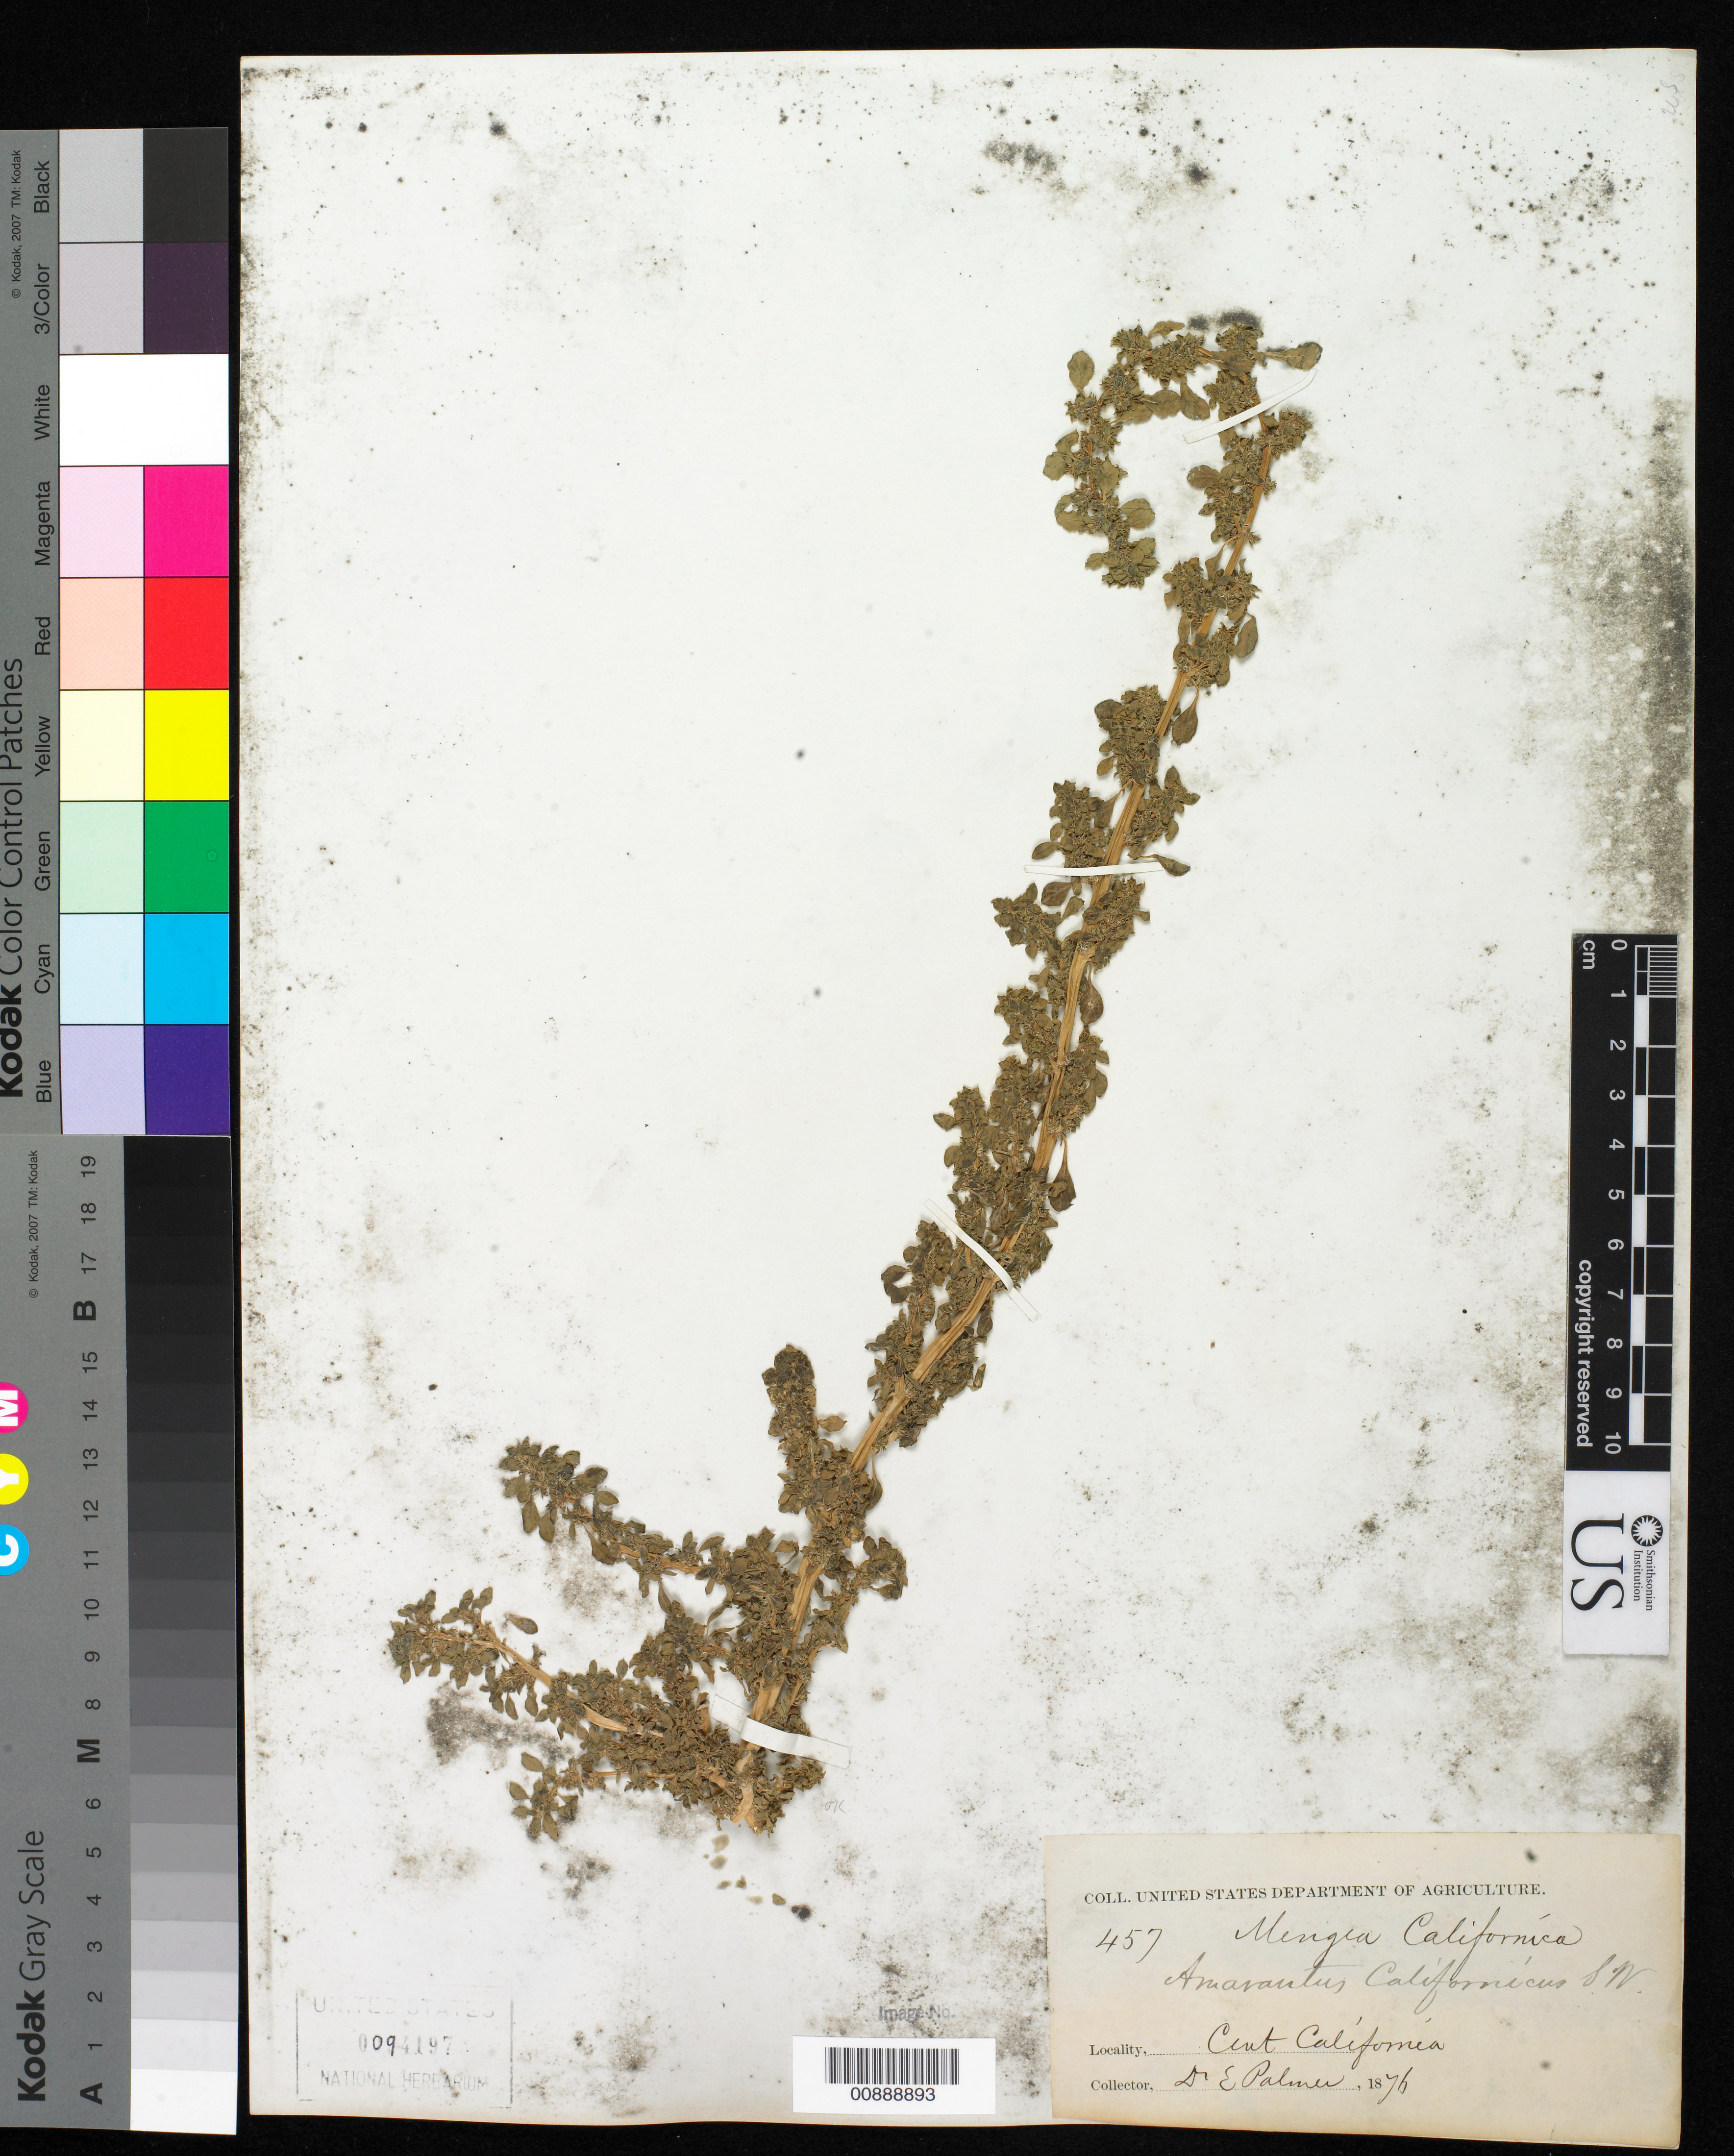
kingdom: Plantae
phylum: Tracheophyta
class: Magnoliopsida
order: Caryophyllales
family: Amaranthaceae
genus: Amaranthus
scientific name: Amaranthus californicus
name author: (Moq.) S. Watson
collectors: E. Palmer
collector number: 457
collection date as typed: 1876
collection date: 1876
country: United States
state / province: California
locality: Central California.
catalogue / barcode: US 94197